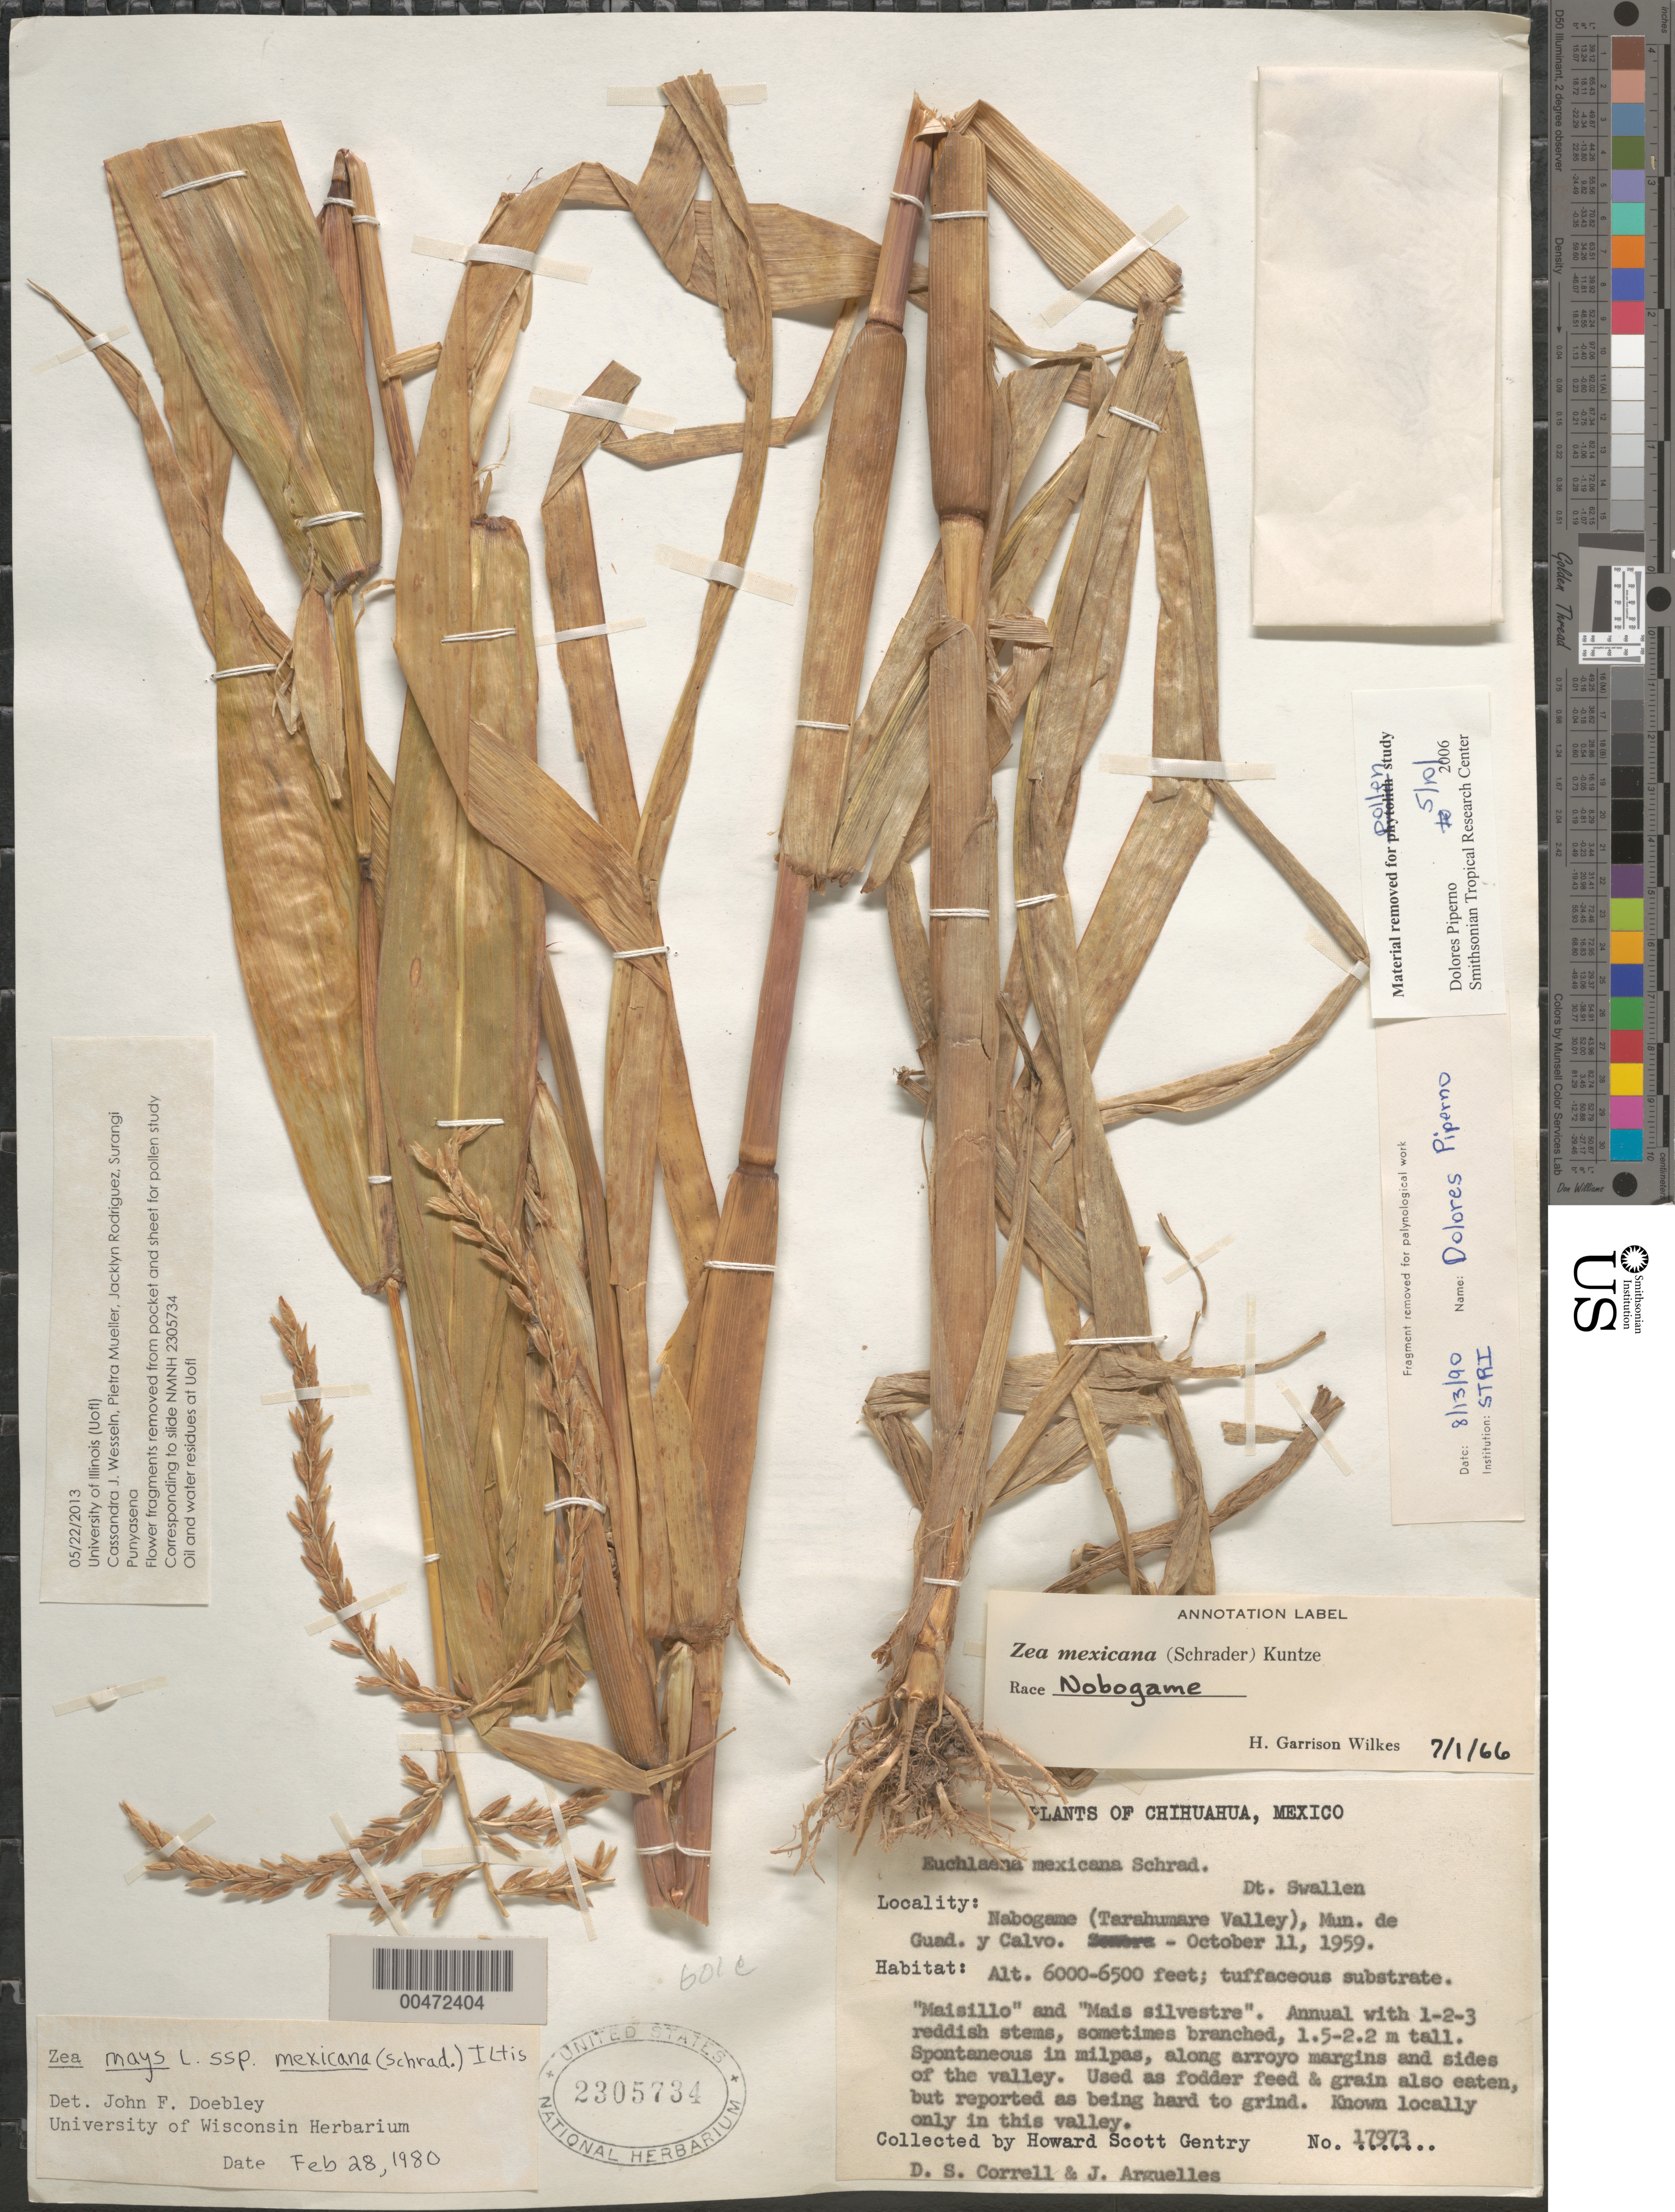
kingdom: Plantae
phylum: Tracheophyta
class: Liliopsida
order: Poales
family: Poaceae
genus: Zea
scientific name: Zea mays subsp. mexicana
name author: (Schrad.) Iltis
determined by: Doebley, John F.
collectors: H. S. Gentry, D. S. Correll & J. Arguelles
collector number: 17973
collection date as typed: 11 Oct 1959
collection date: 1959-10-11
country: Mexico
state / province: Chihuahua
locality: Nabogame (Tarahumare Valley), Guad. y Calvo Mun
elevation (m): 1829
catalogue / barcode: US 2305734